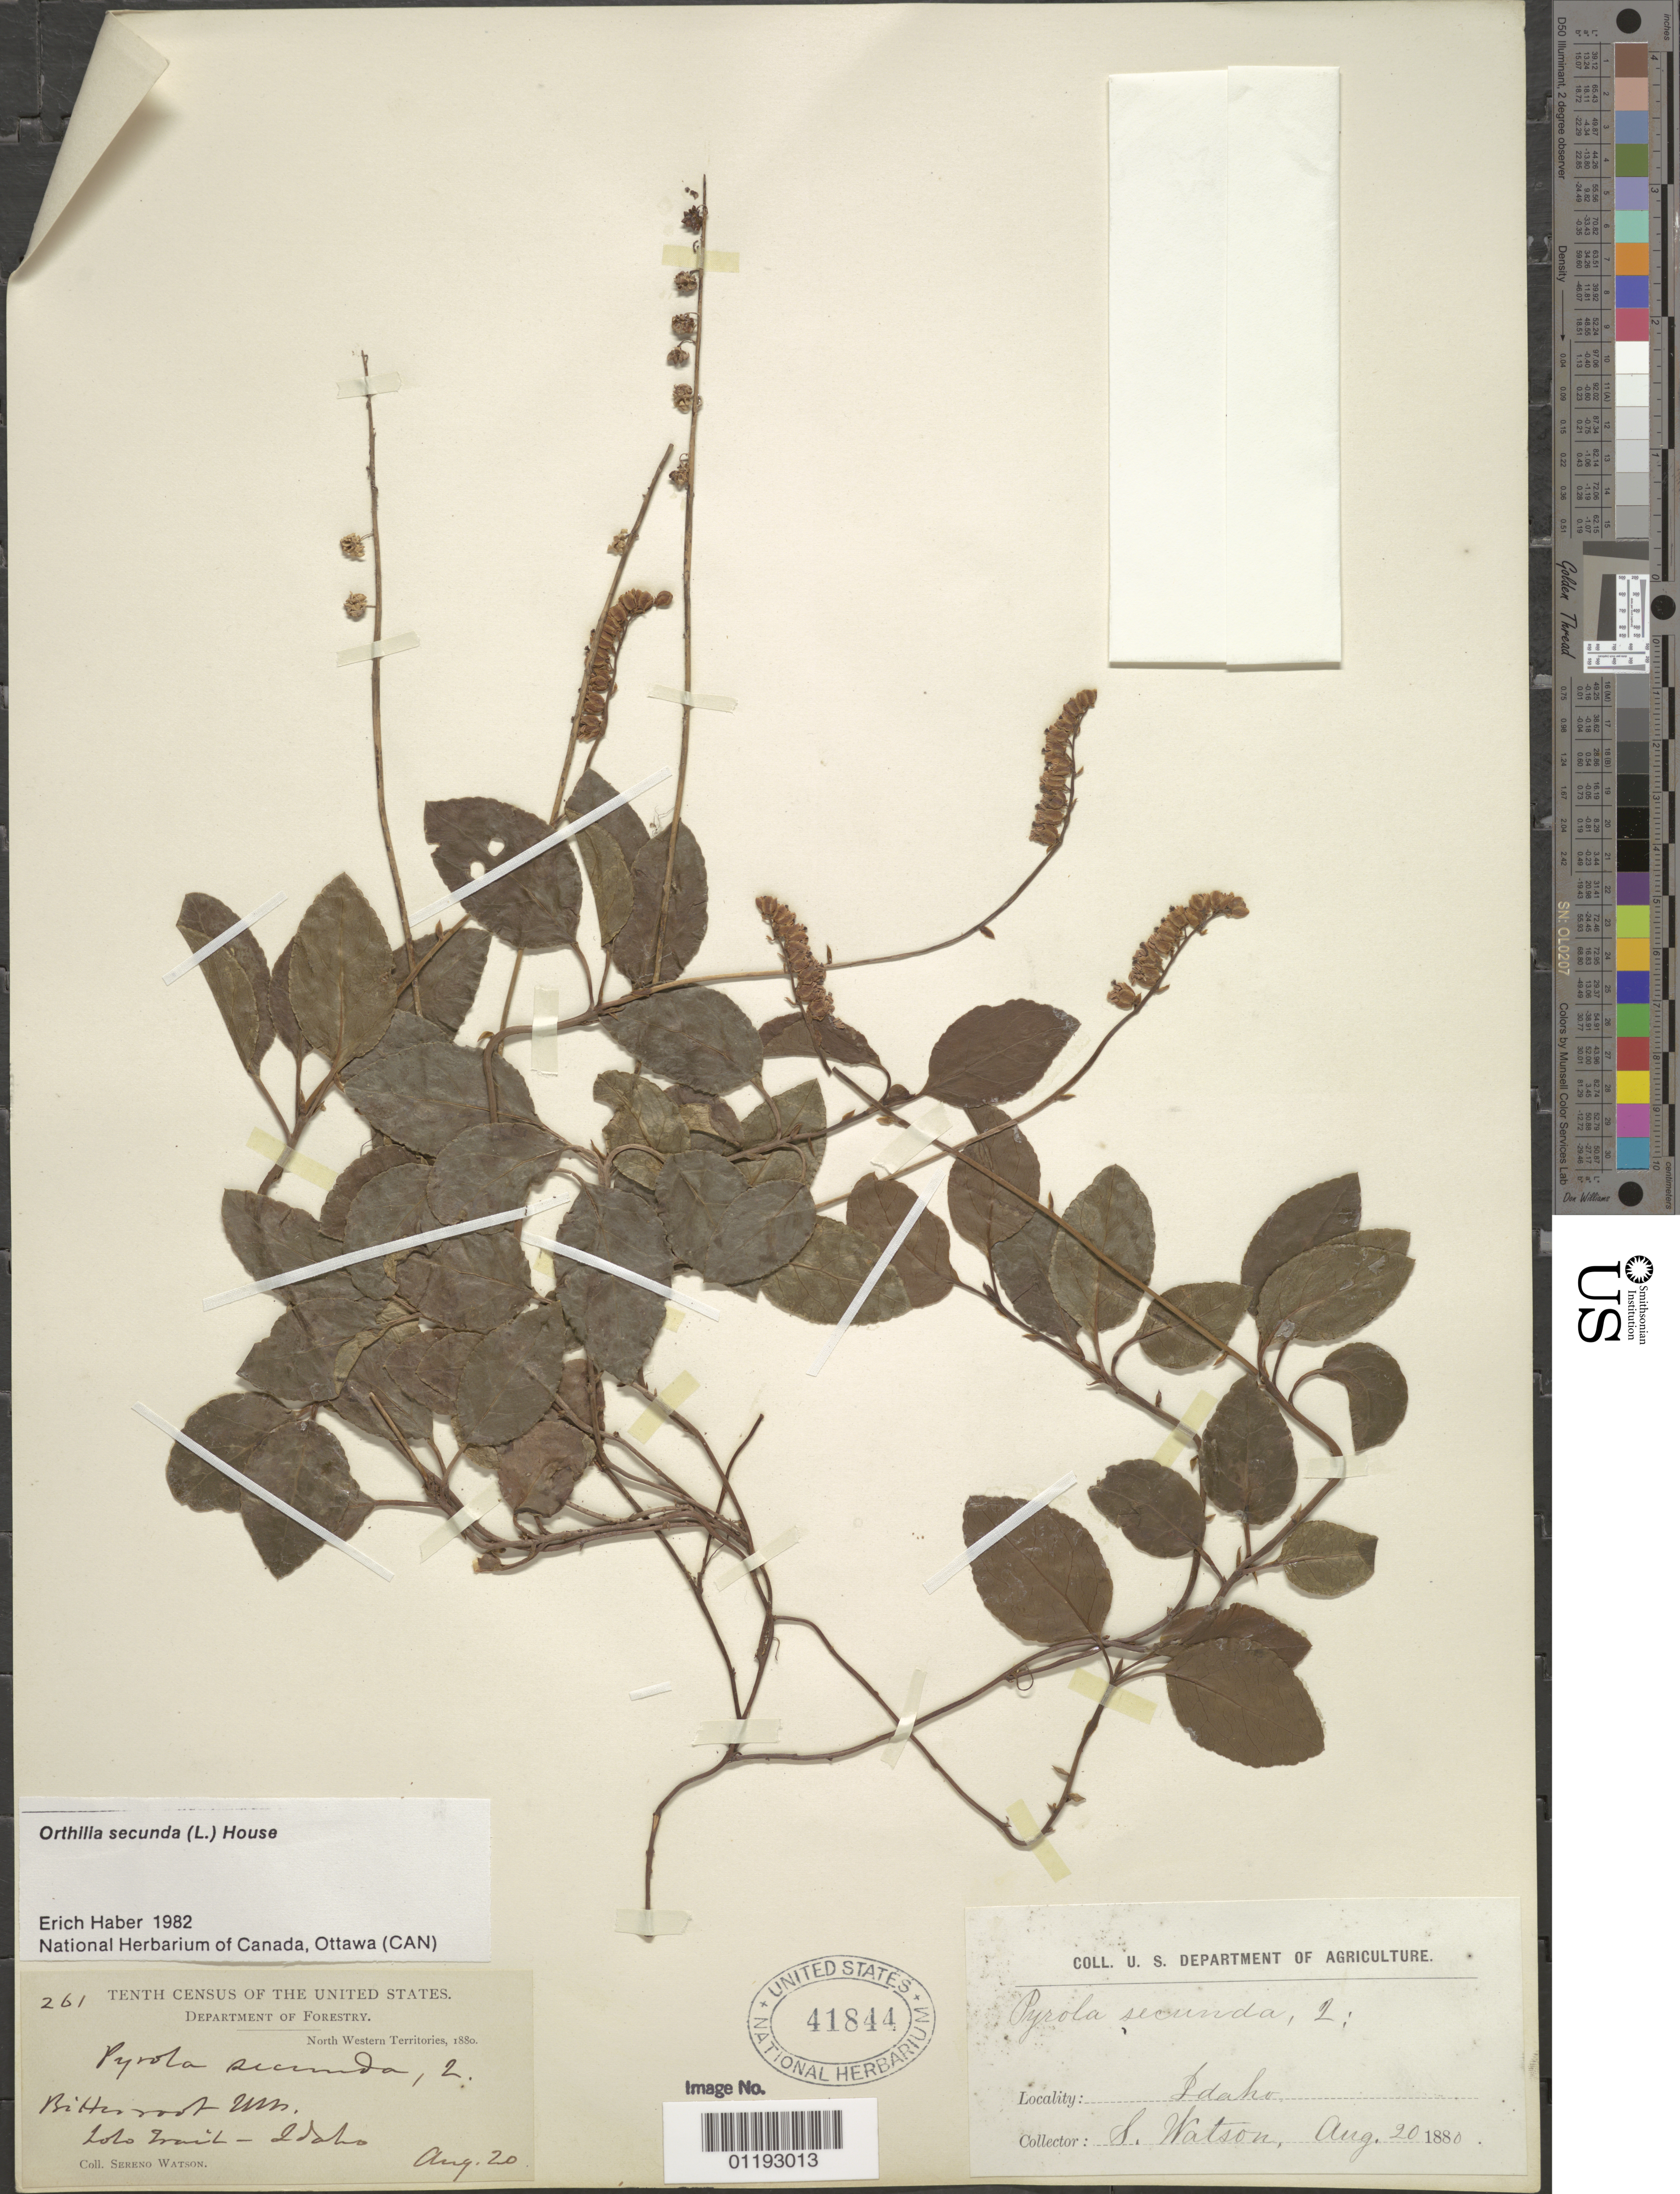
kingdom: Plantae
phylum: Tracheophyta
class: Magnoliopsida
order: Ericales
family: Ericaceae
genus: Orthilia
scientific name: Orthilia secunda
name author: (L.) House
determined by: Haber, E.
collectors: S. Watson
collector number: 261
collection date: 1880-08-20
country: United States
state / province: Idaho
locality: Bitterroot Mts, Lolo Trail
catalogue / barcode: US 41844